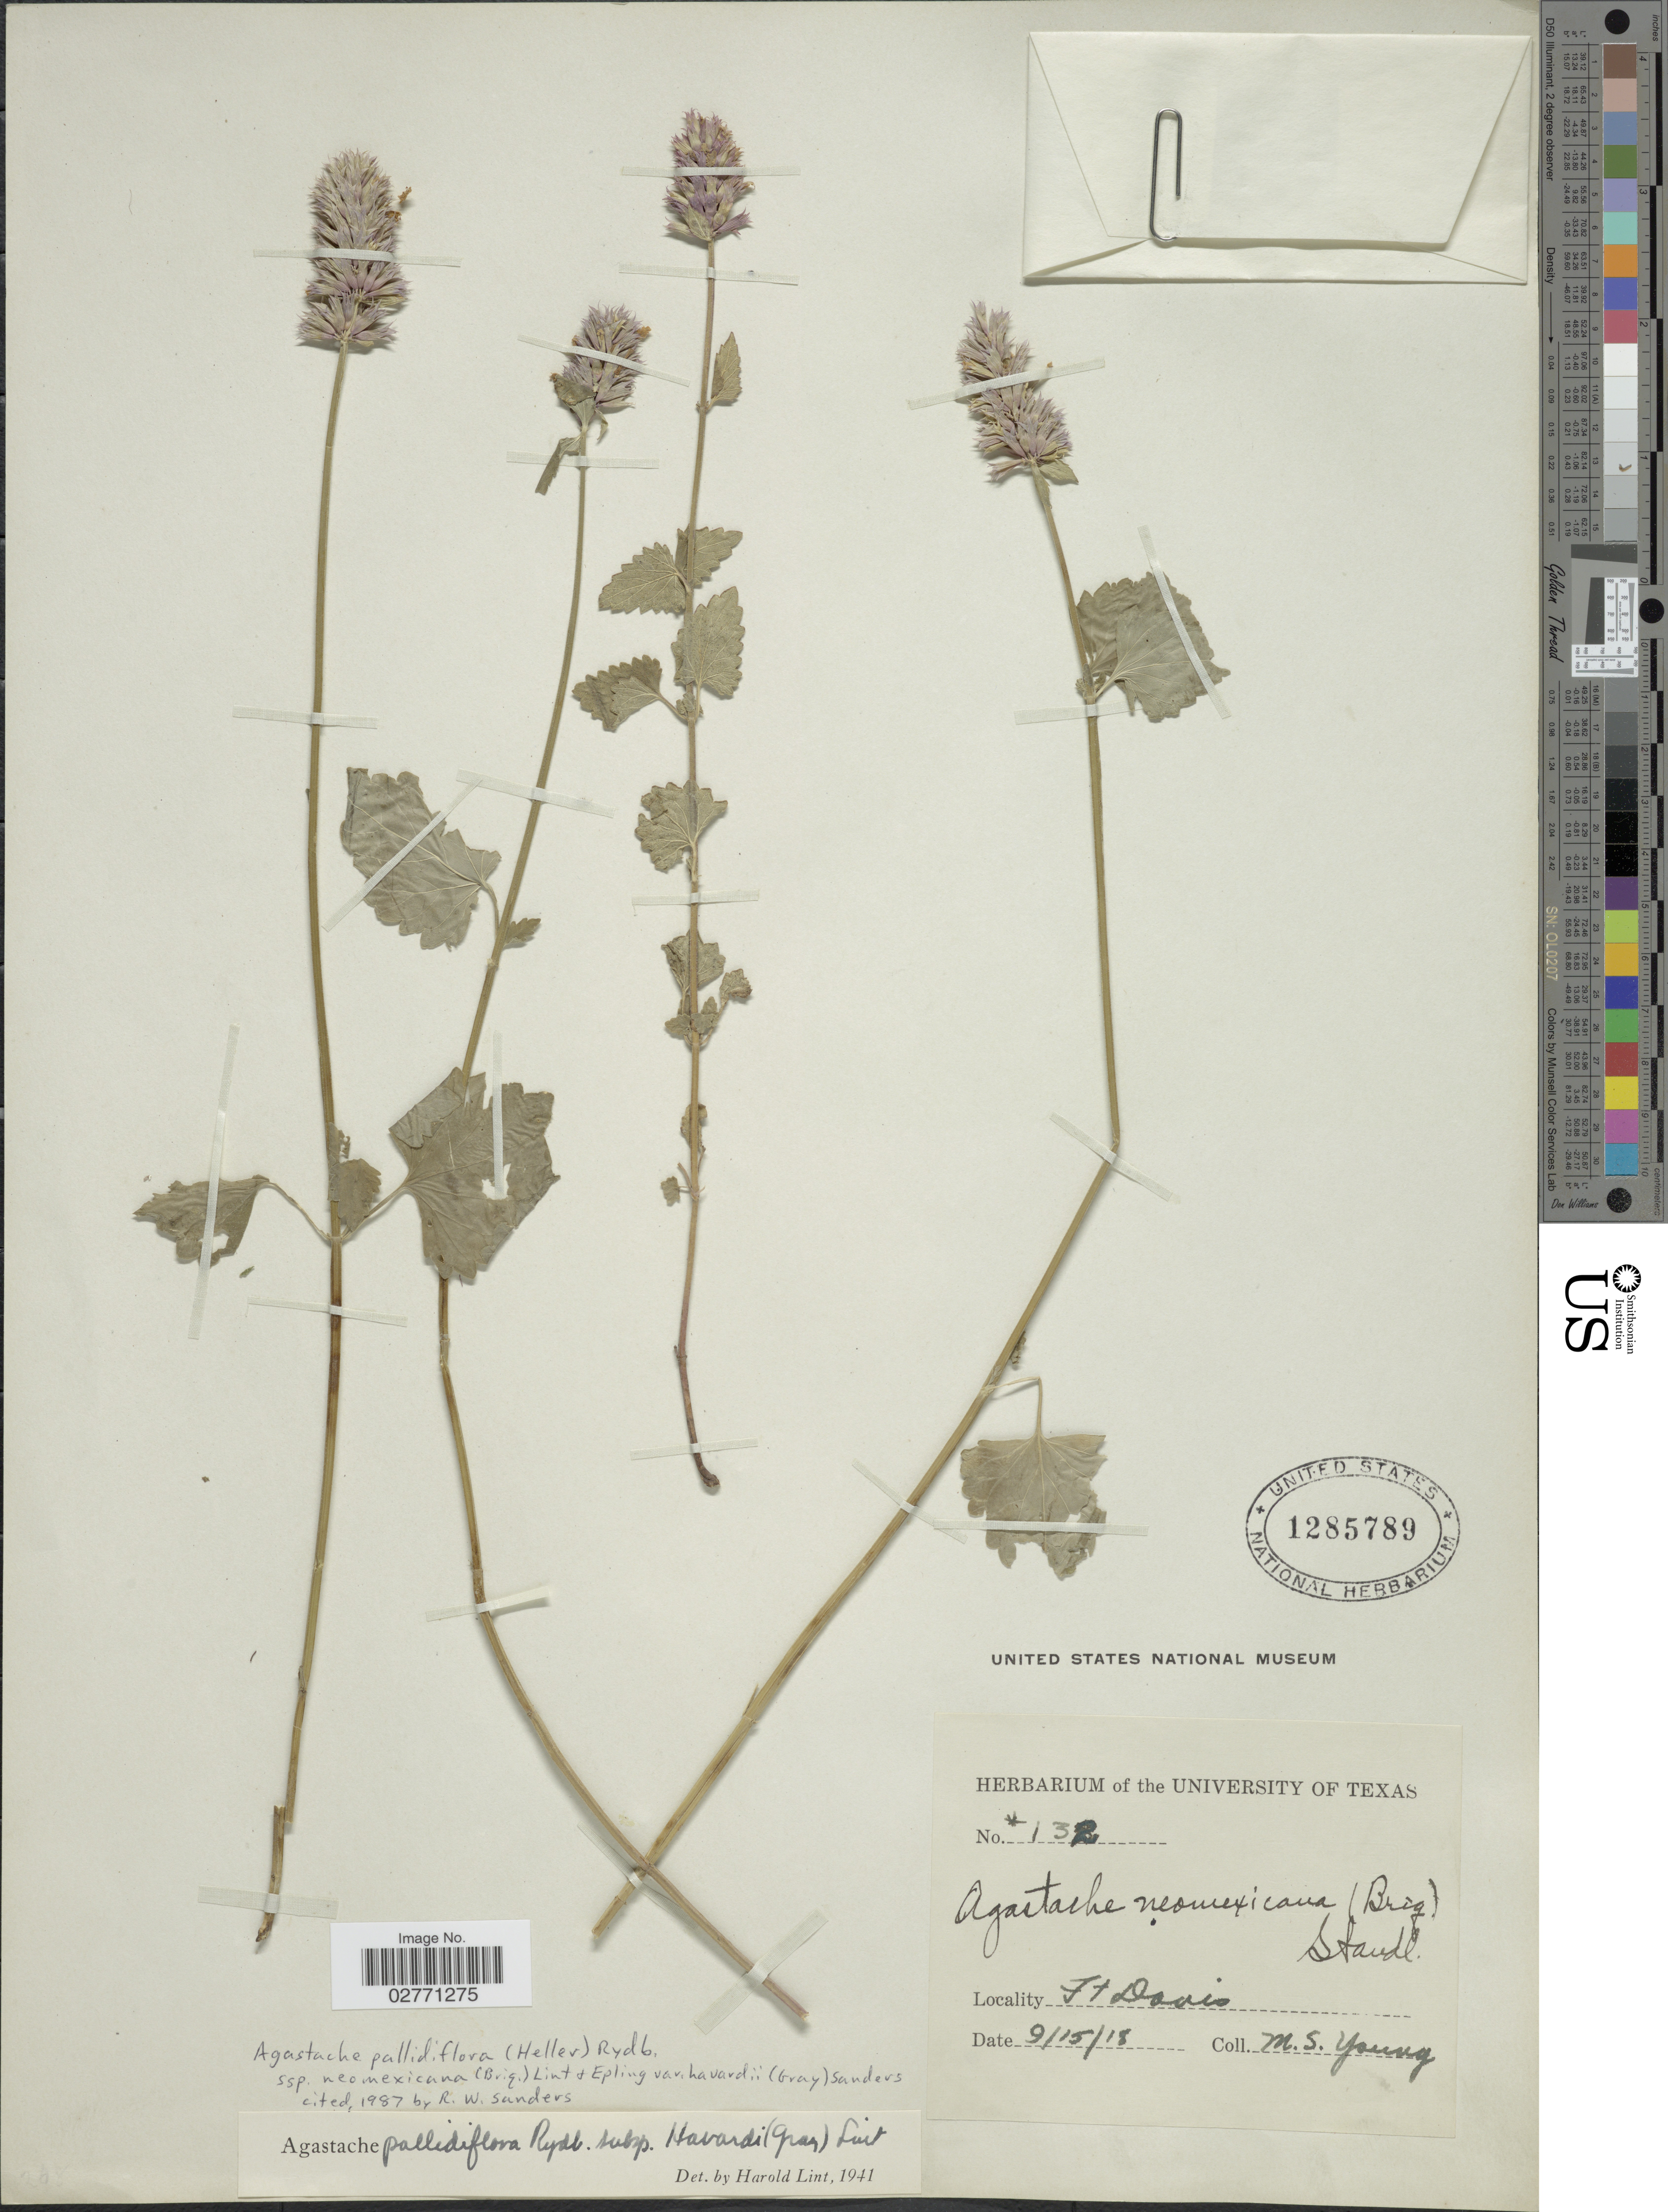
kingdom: Plantae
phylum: Tracheophyta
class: Magnoliopsida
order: Lamiales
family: Lamiaceae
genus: Agastache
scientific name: Agastache pallidiflora subsp. havardii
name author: (A. Gray) Lint & Epling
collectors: M. Young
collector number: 132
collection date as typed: Transcribed d/m/y: 15/9/18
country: United States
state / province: Texas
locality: Ft. Davis.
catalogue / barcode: US 1285789